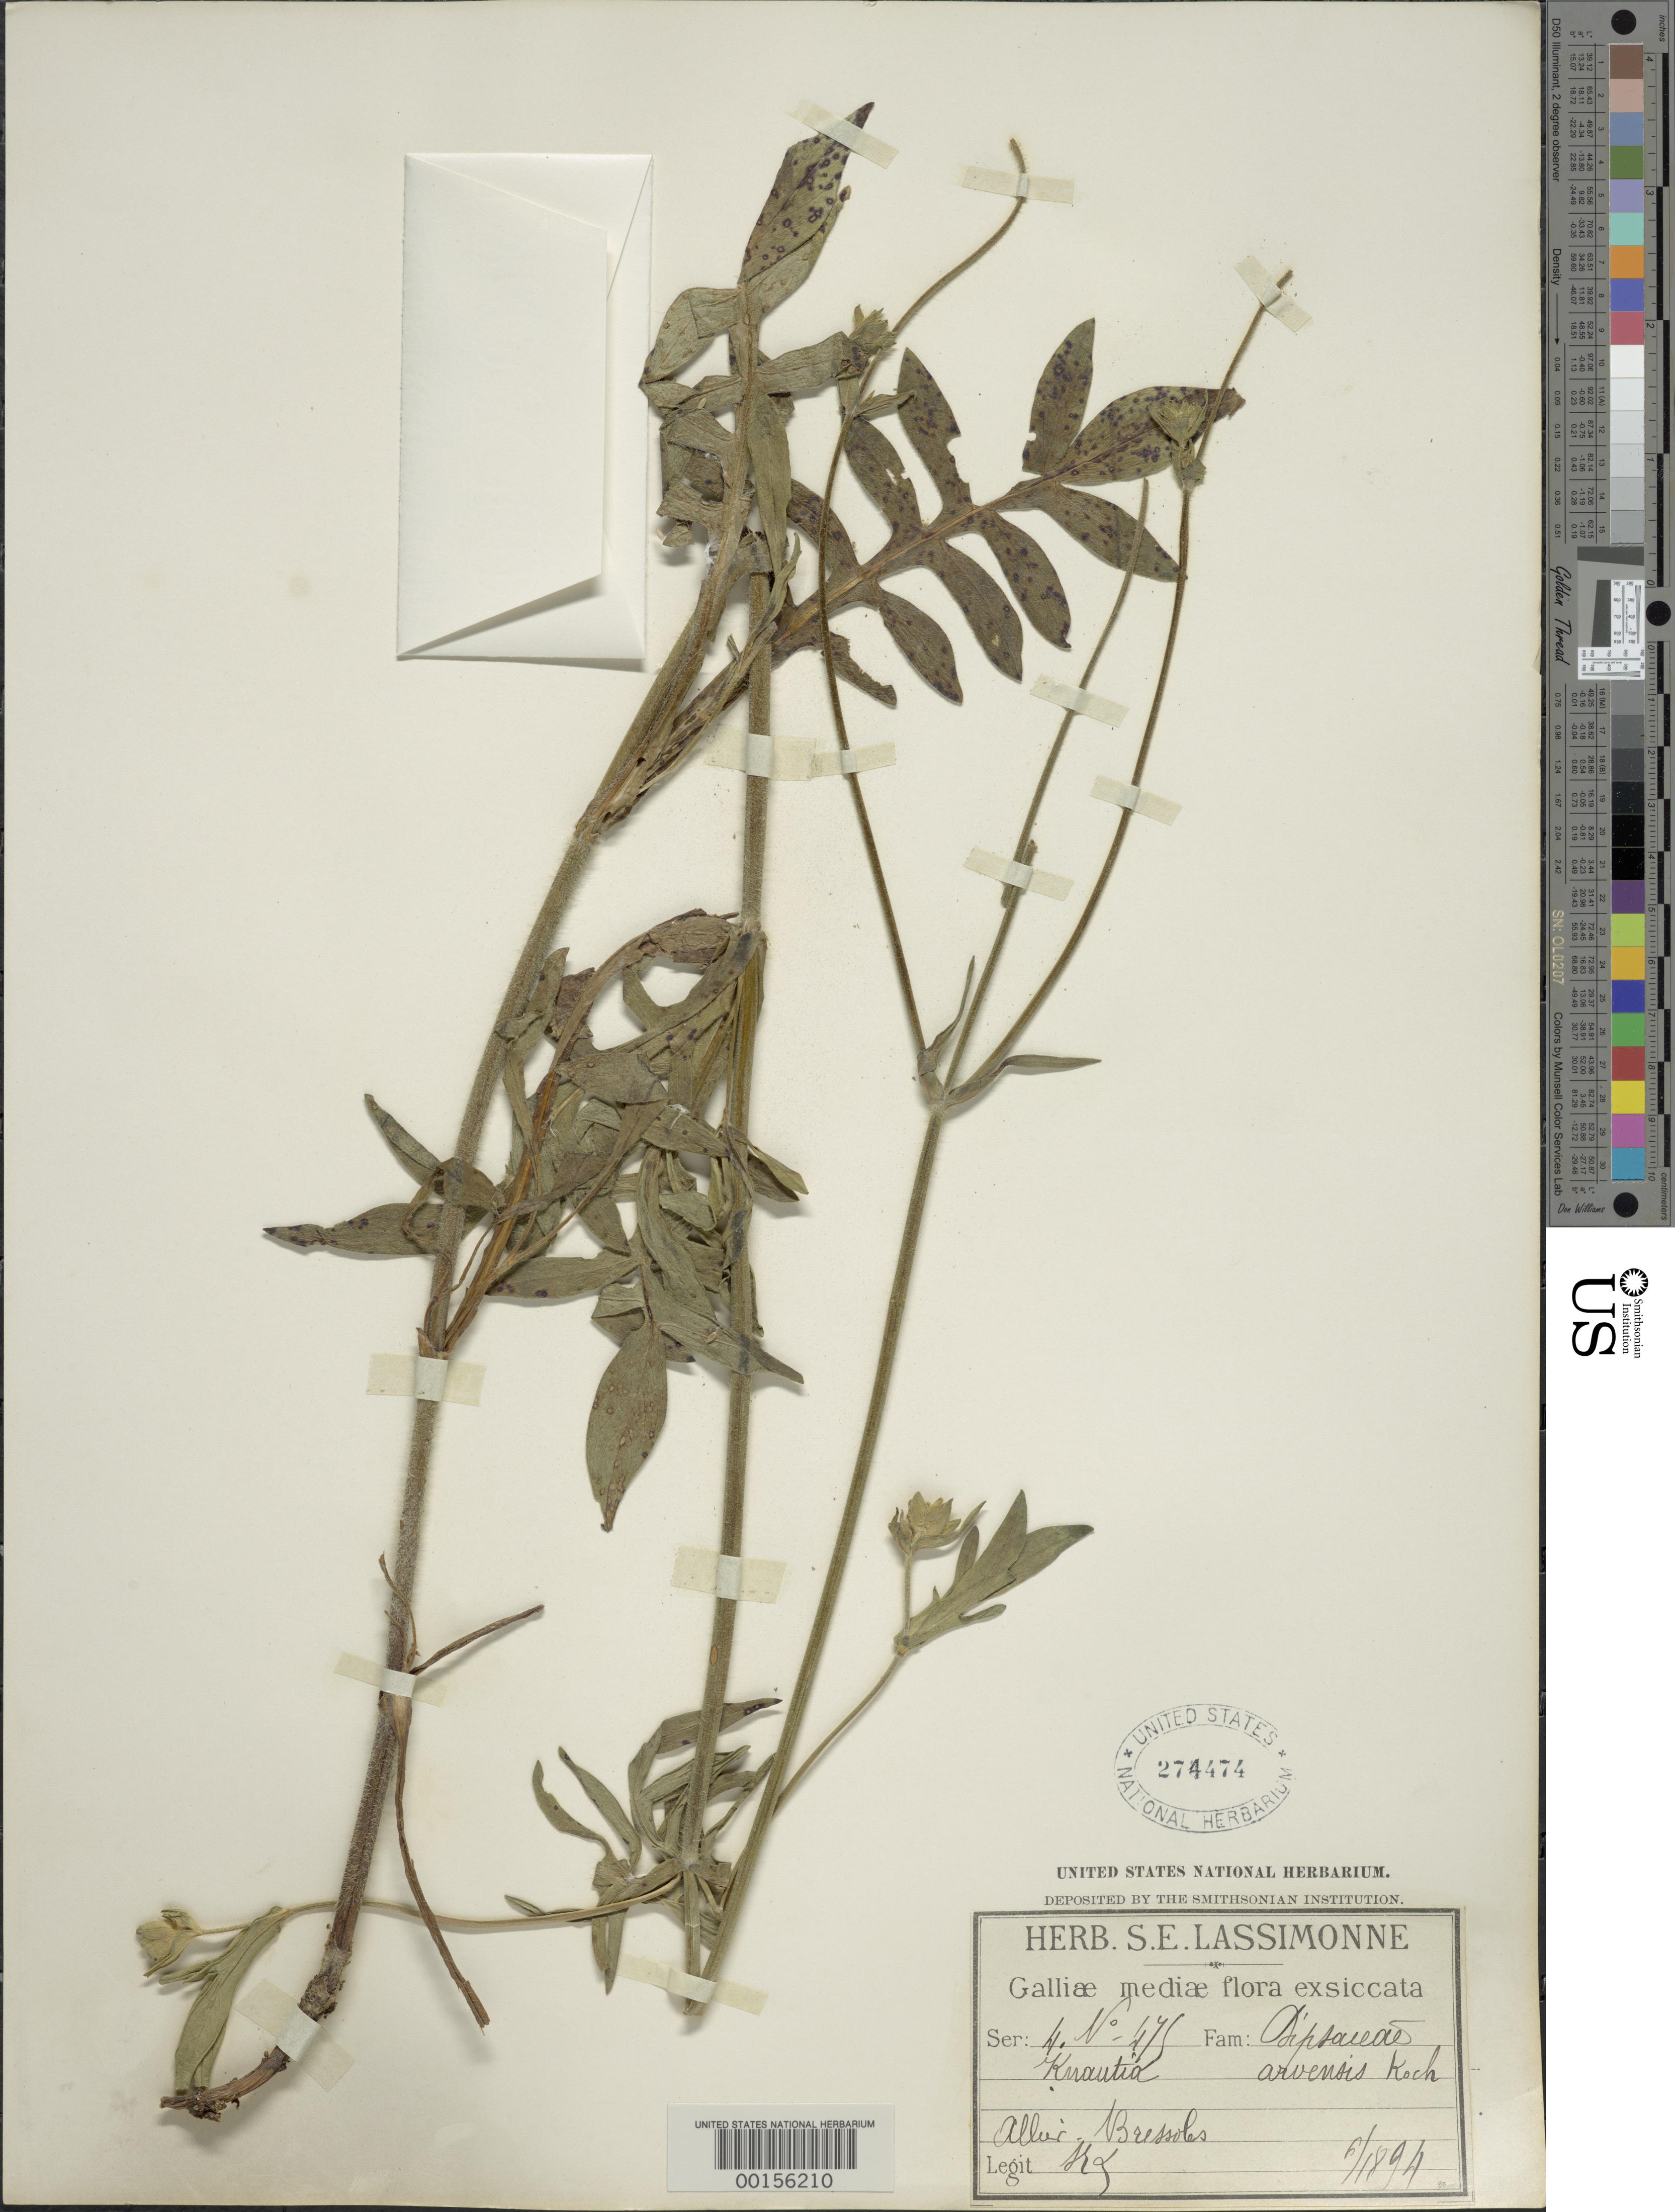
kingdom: Plantae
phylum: Tracheophyta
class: Magnoliopsida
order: Dipsacales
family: Caprifoliaceae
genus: Knautia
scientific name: Knautia arvensis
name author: (L.) Coult.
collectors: S. Lassimonne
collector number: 475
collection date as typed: Jun 1894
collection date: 1894-06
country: France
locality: Allier Bressoles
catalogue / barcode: US 274474